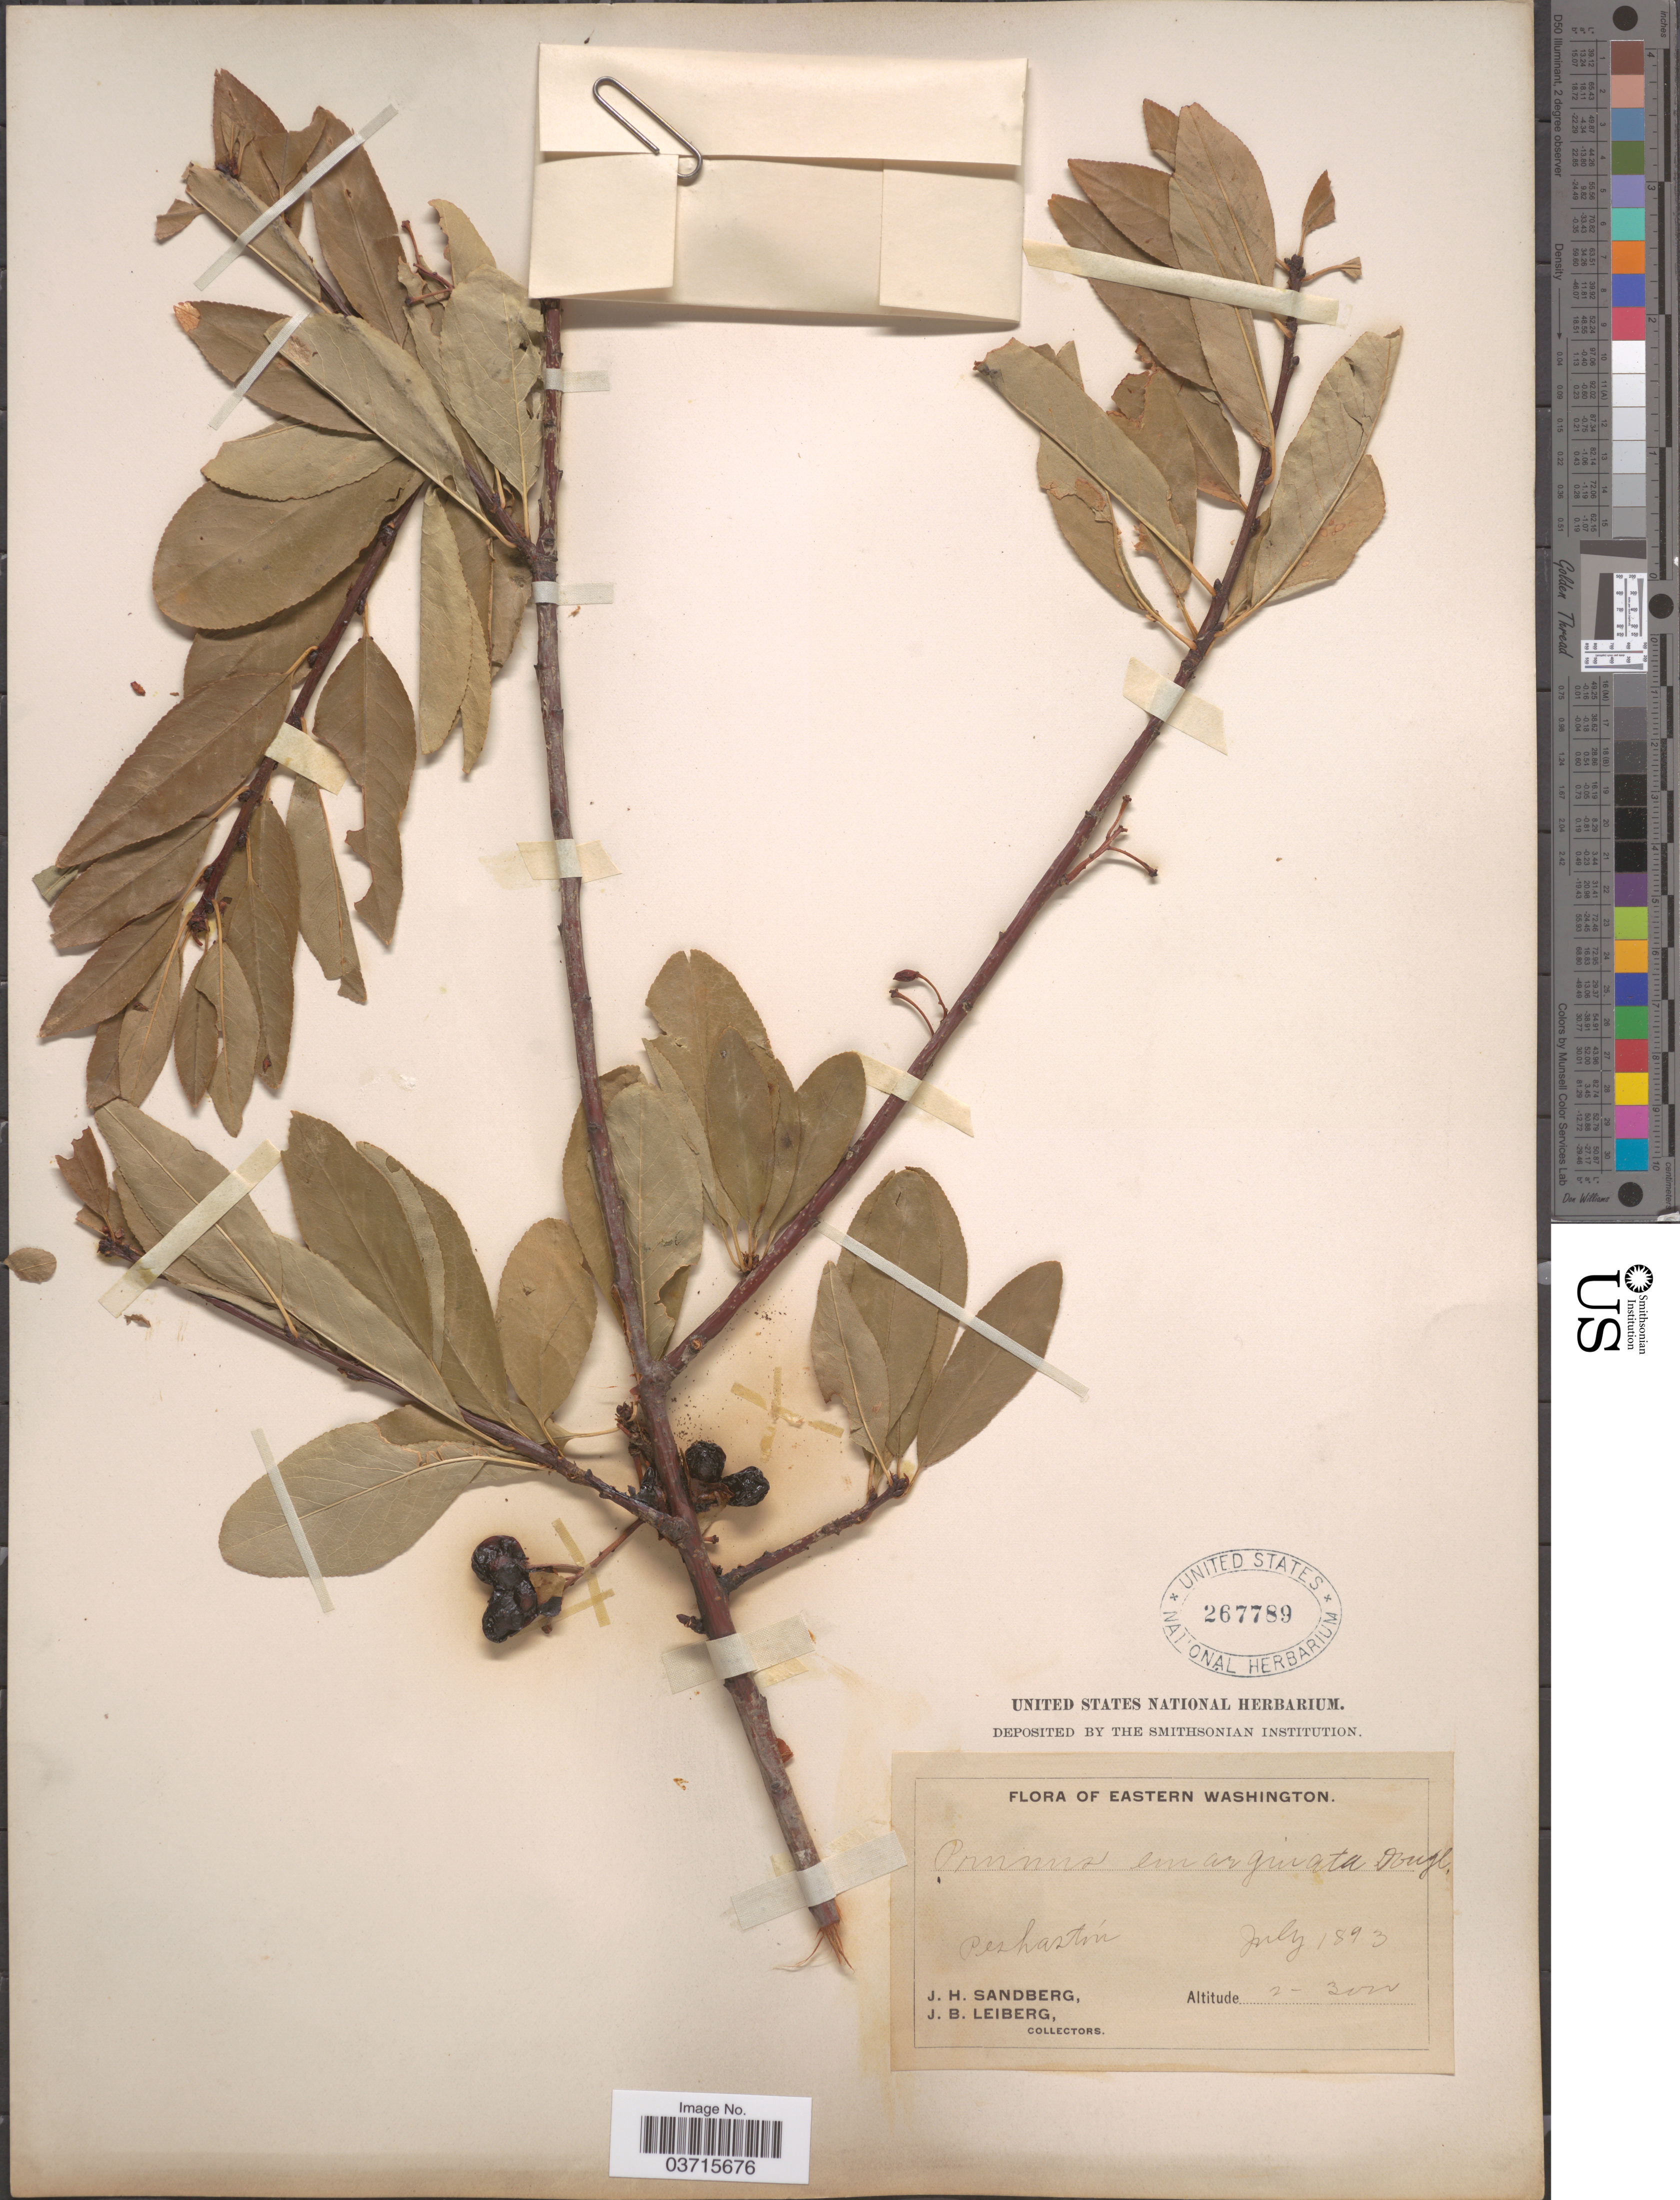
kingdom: Plantae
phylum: Tracheophyta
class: Magnoliopsida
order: Rosales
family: Rosaceae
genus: Prunus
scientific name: Prunus emarginata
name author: (Douglas ex Hook.) Eaton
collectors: J. H. Sandberg & J. B. Leiberg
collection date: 1893-07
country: United States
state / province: Washington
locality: Eastern Washington. Peshastin.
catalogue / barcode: US 267789